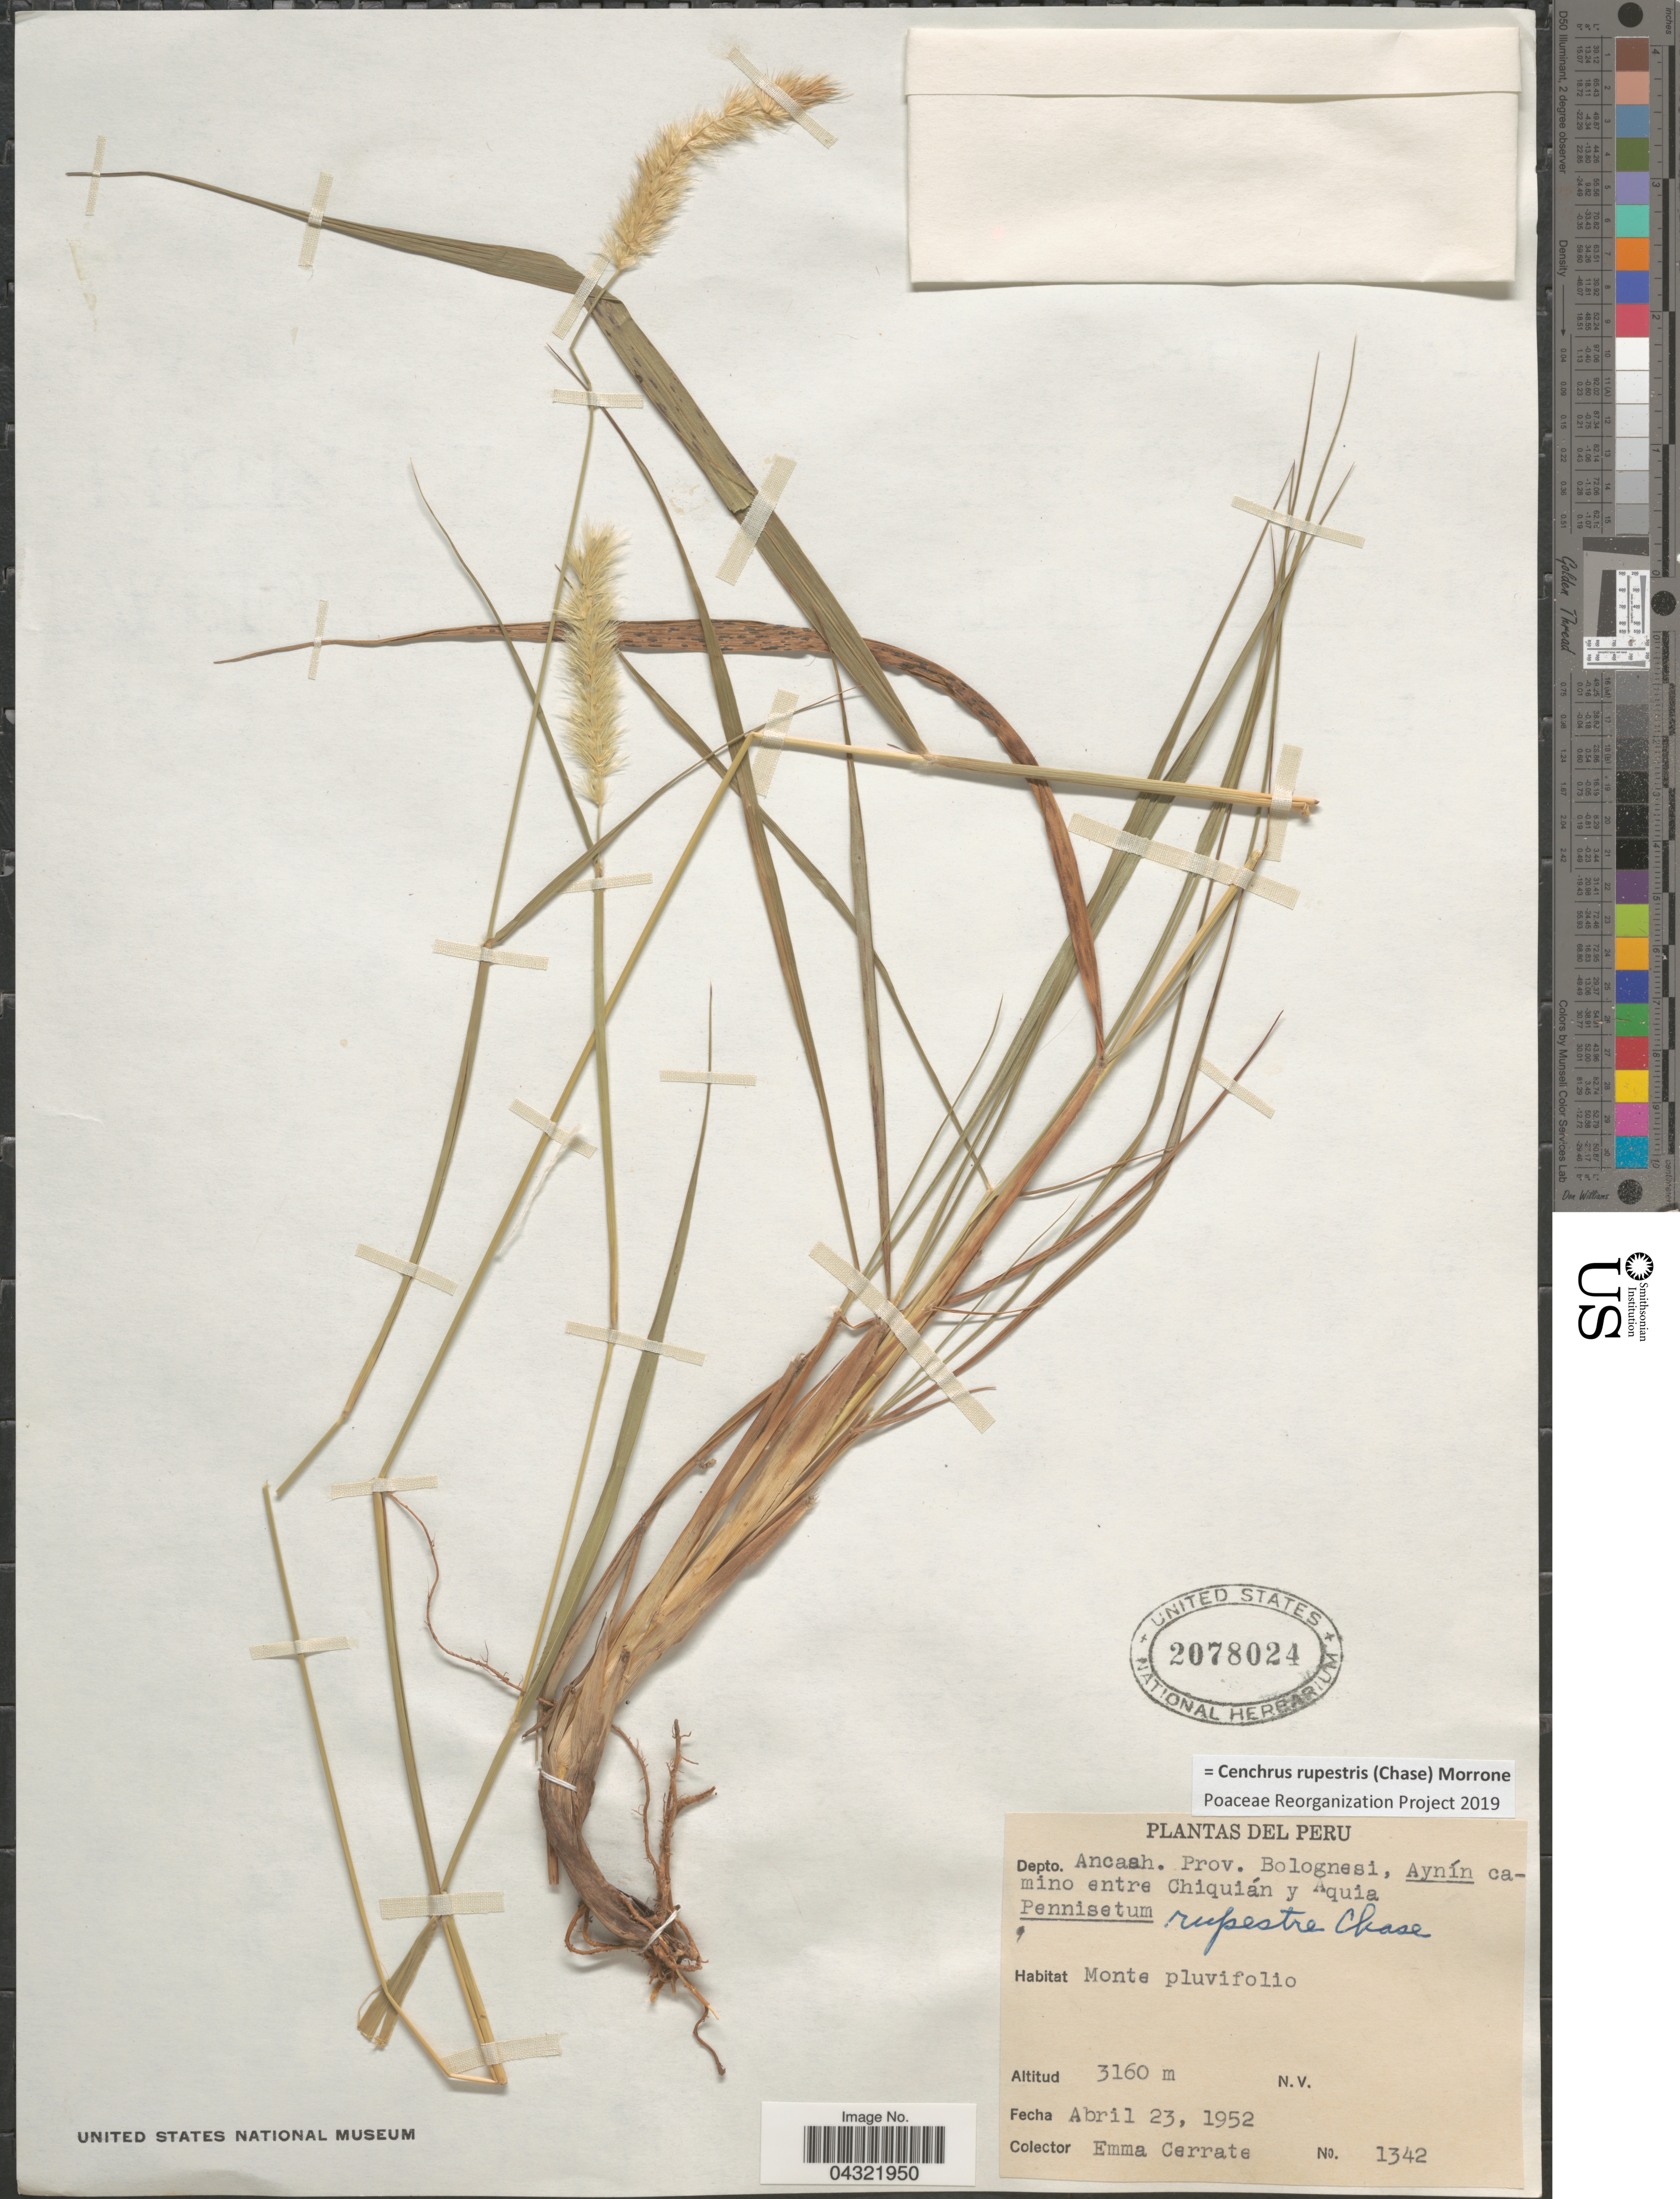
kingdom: Plantae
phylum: Tracheophyta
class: Liliopsida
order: Poales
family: Poaceae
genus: Cenchrus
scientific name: Cenchrus rupestris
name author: (Chase) Morrone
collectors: E. Cerrate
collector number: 1342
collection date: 1952-04-23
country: Peru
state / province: Ancash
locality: Depto. Ancash. Prov. Bolognesi, Aynín camino entre Chiquián y Aquia.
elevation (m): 3160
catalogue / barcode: US 2078024